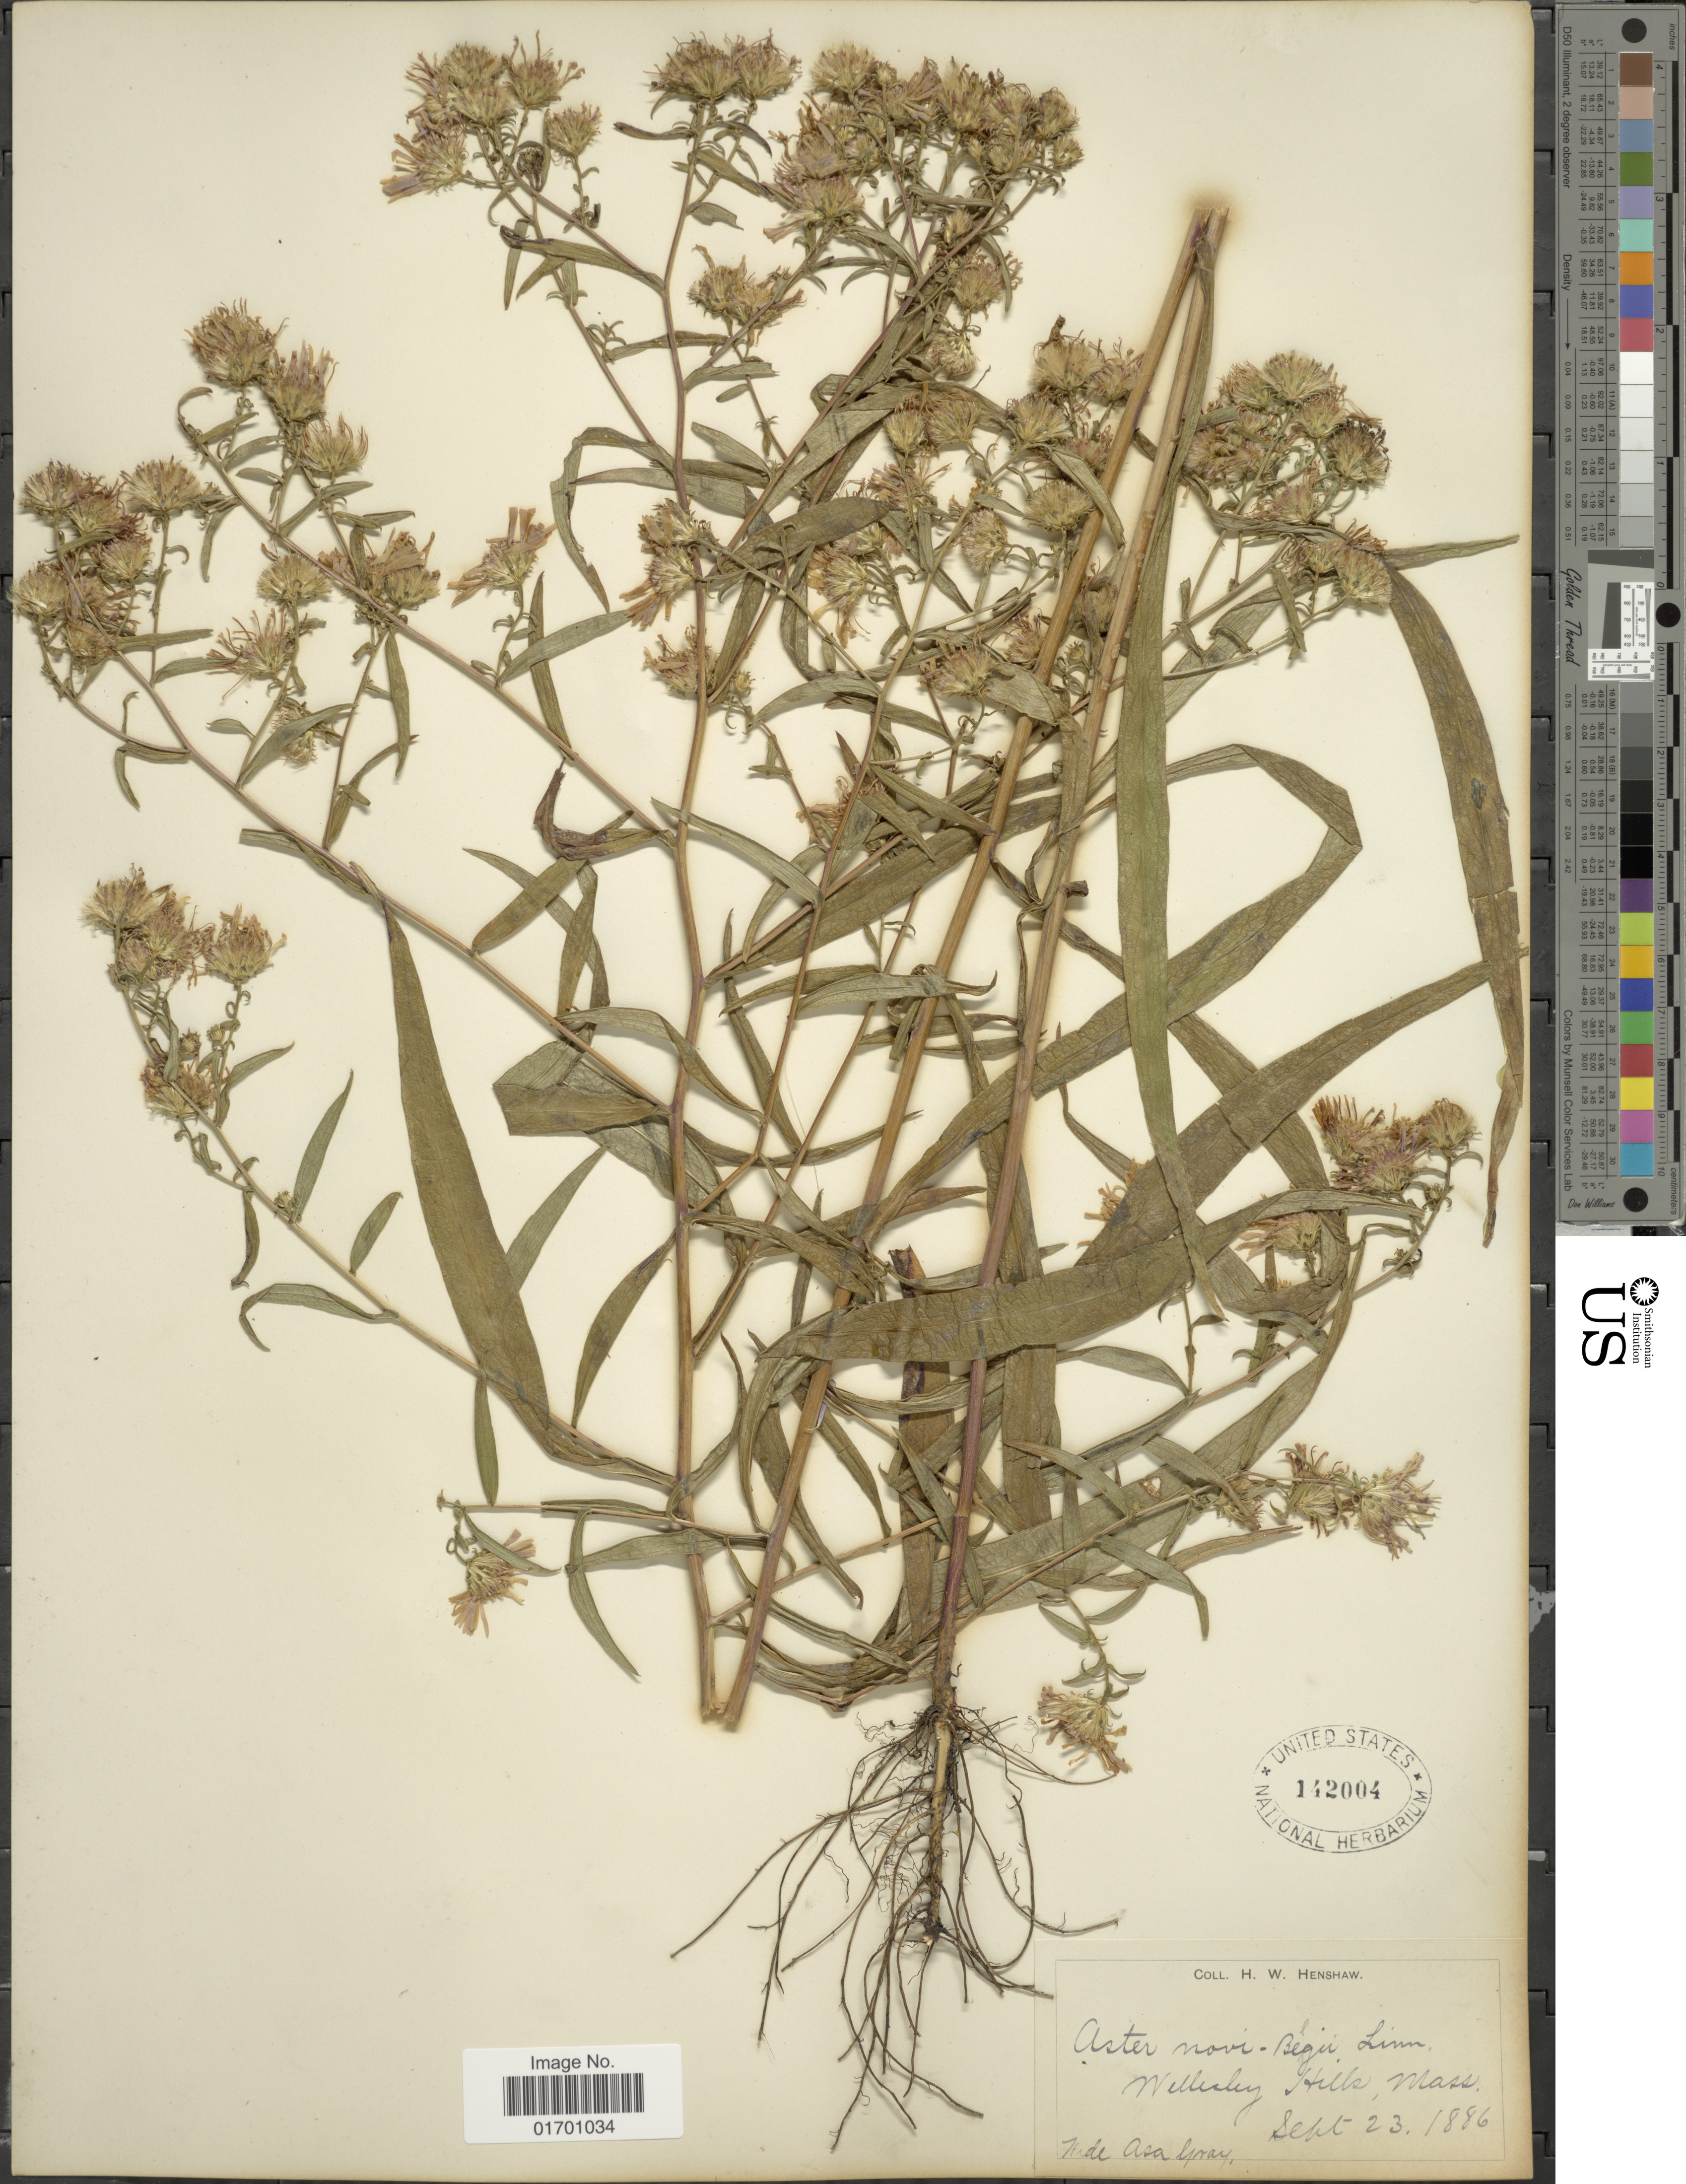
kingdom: Plantae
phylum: Tracheophyta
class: Magnoliopsida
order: Asterales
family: Asteraceae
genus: Symphyotrichum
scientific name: Symphyotrichum novi-belgii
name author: (L.) G.L. Nesom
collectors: H. Henshaw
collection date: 1886-09-23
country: United States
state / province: Massachusetts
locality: Wellesly Hills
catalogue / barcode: US 142004